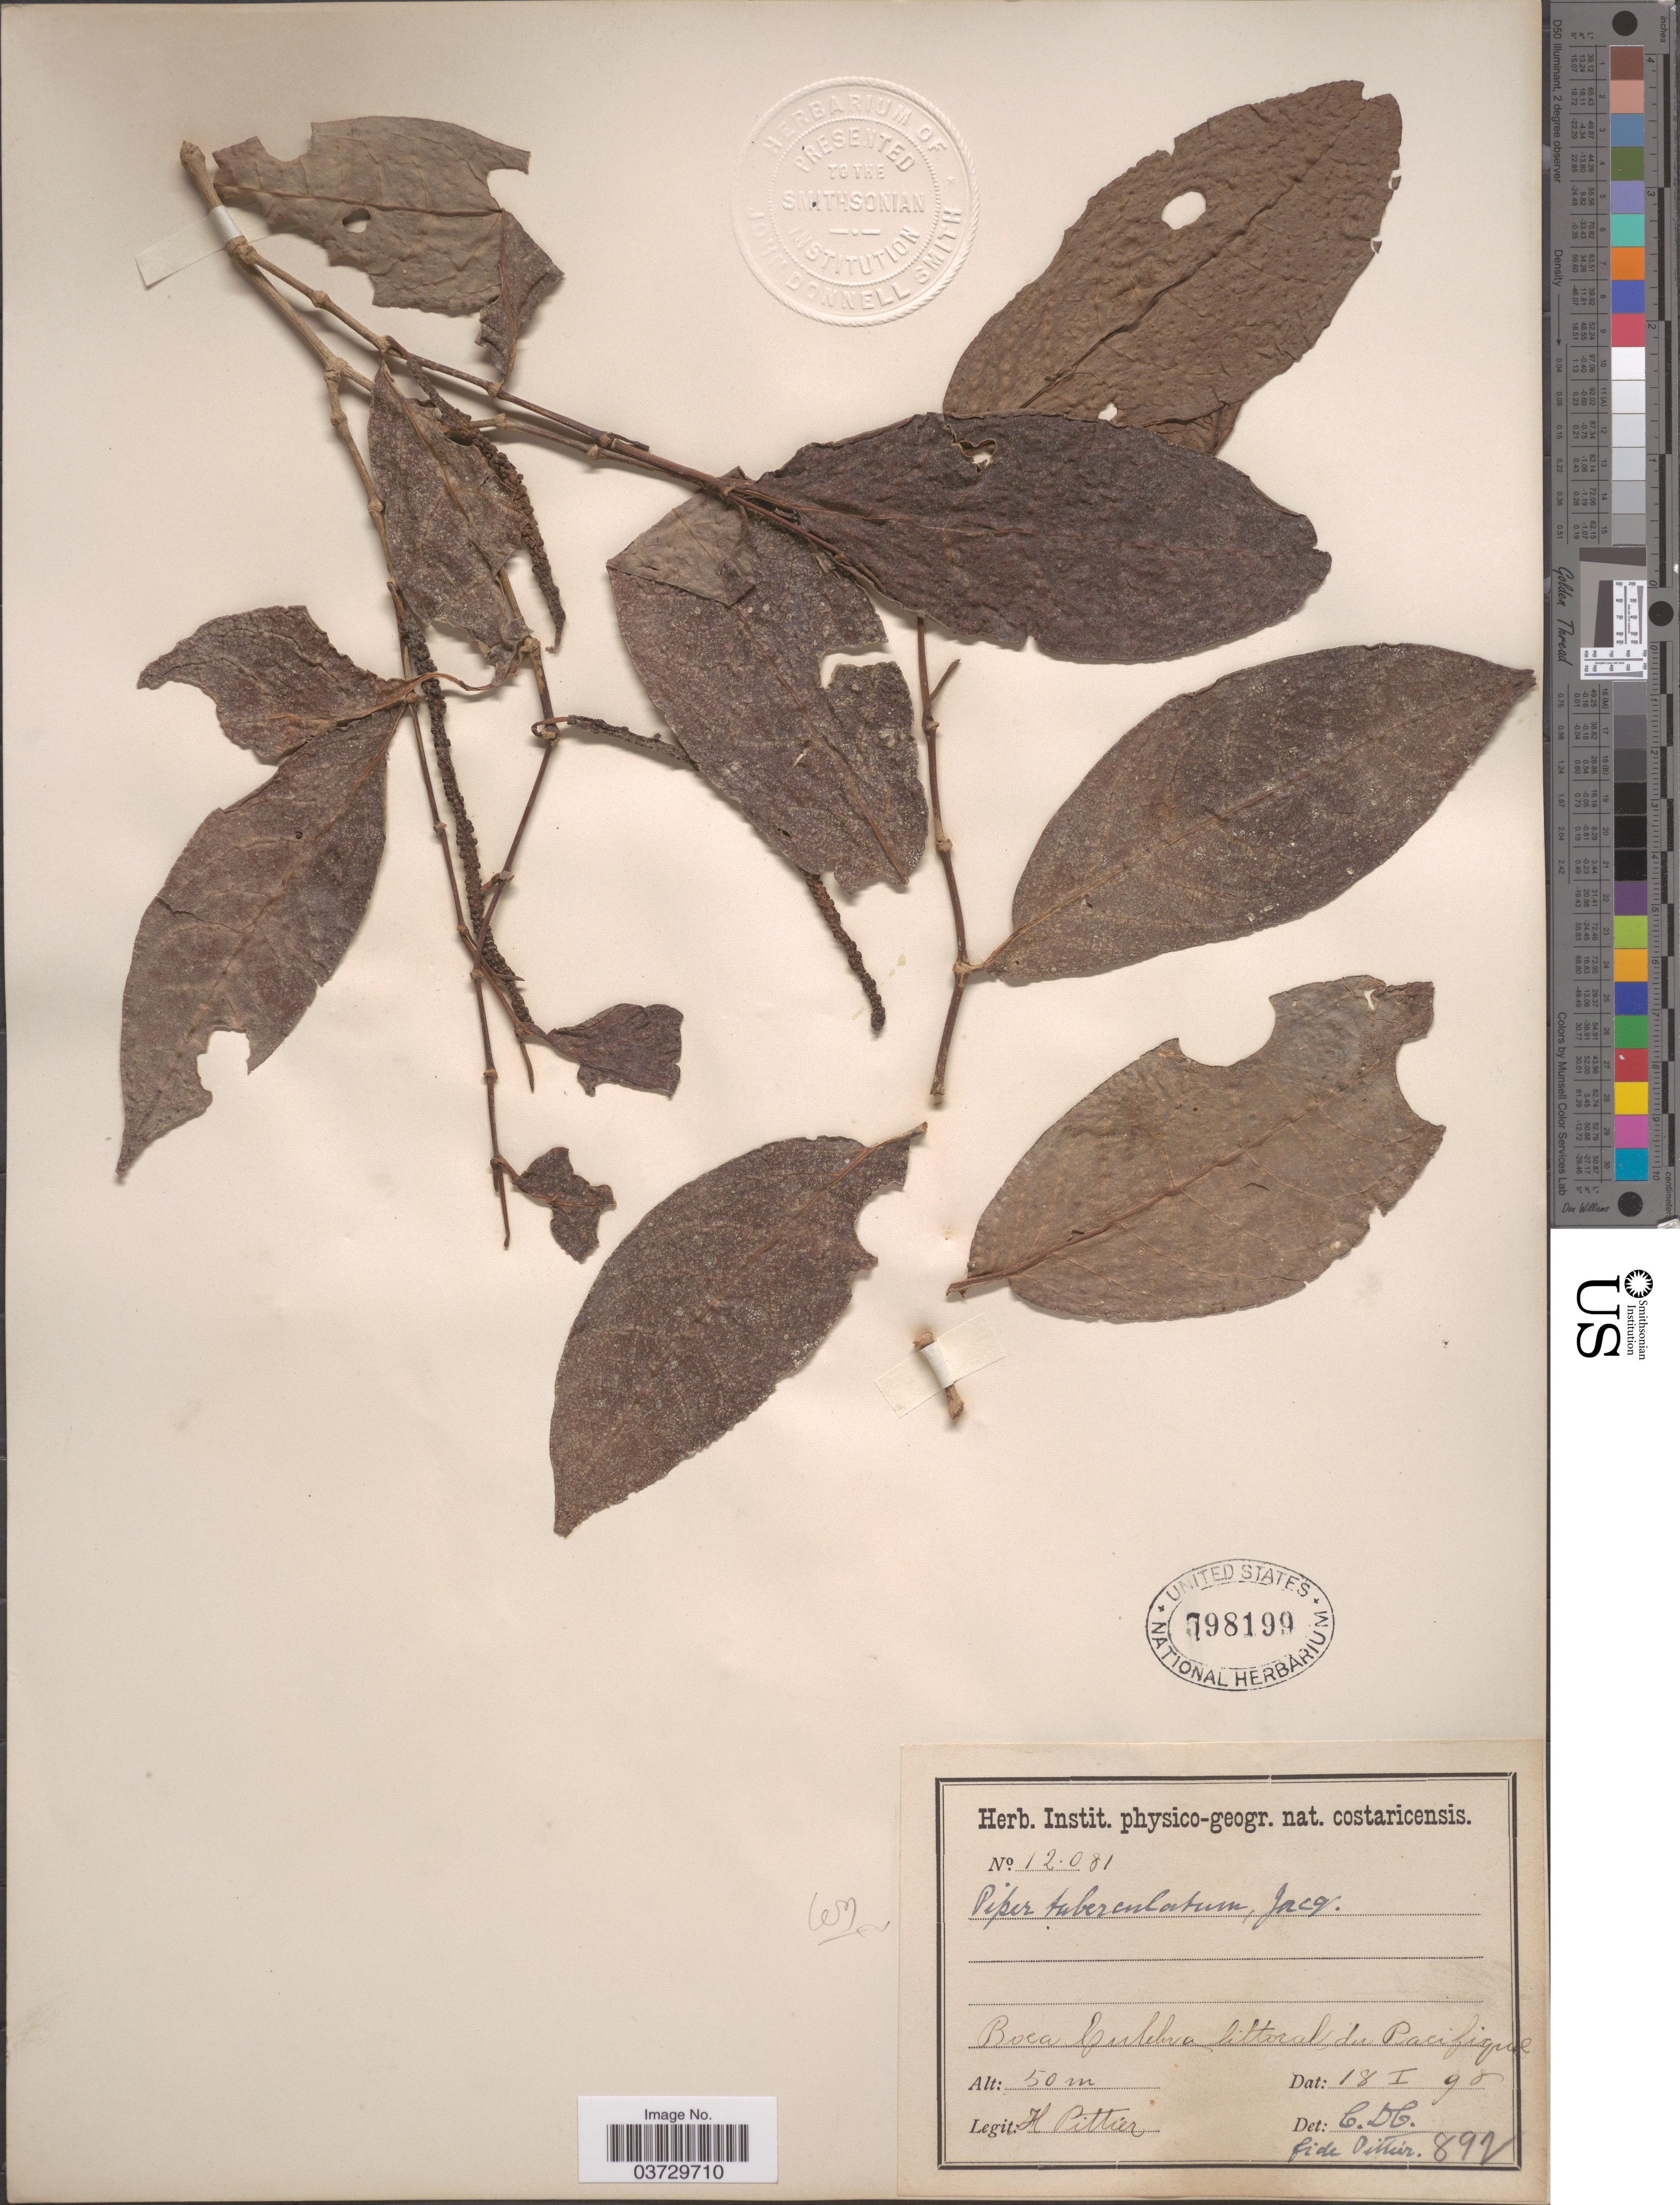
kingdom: Plantae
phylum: Tracheophyta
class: Magnoliopsida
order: Piperales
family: Piperaceae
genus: Piper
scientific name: Piper tuberculatum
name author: Jacq.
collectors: H. F. Pittier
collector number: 12081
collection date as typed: Transcribed d/m/y: 18/1/98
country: Costa Rica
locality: Boca Culebra littoral du Pacifique.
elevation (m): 50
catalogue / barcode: US 798199